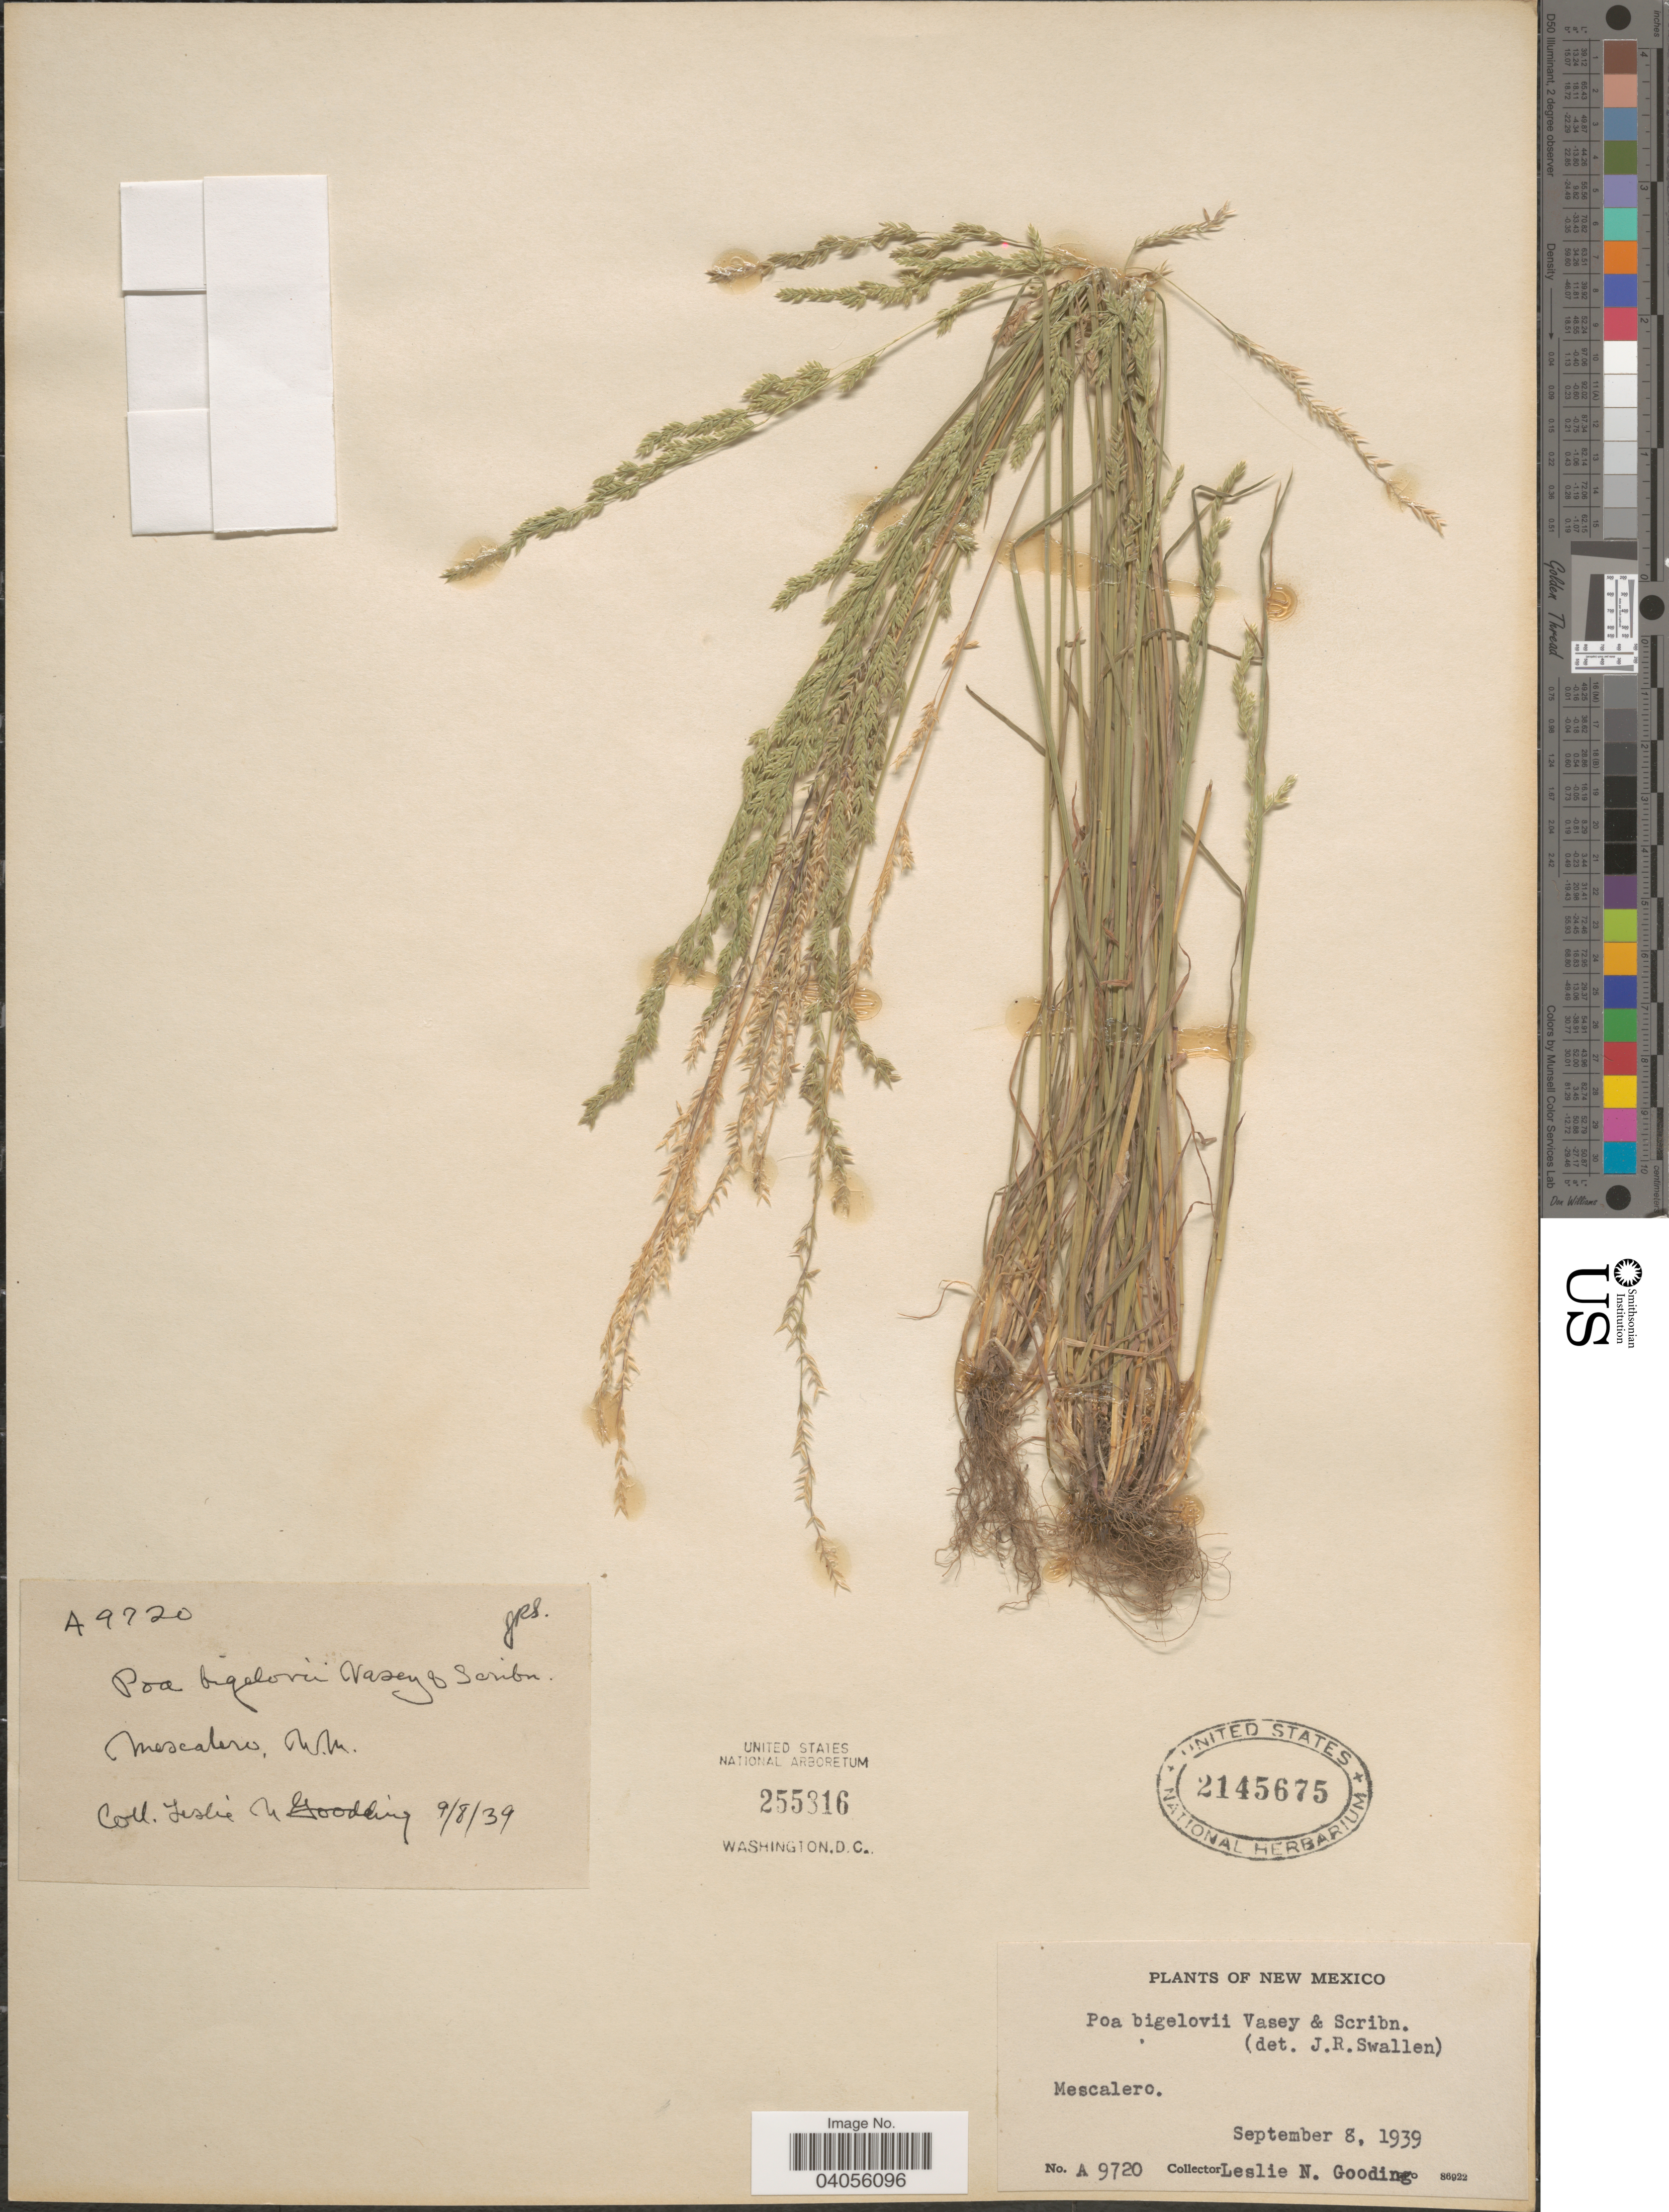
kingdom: Plantae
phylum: Tracheophyta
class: Liliopsida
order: Poales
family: Poaceae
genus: Poa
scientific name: Poa bigelovii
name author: Vasey & Scribn.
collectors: L. N. Goodding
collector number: A9720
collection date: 1939-09-08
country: United States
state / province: New Mexico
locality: Mescalero.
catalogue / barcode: US 2145675